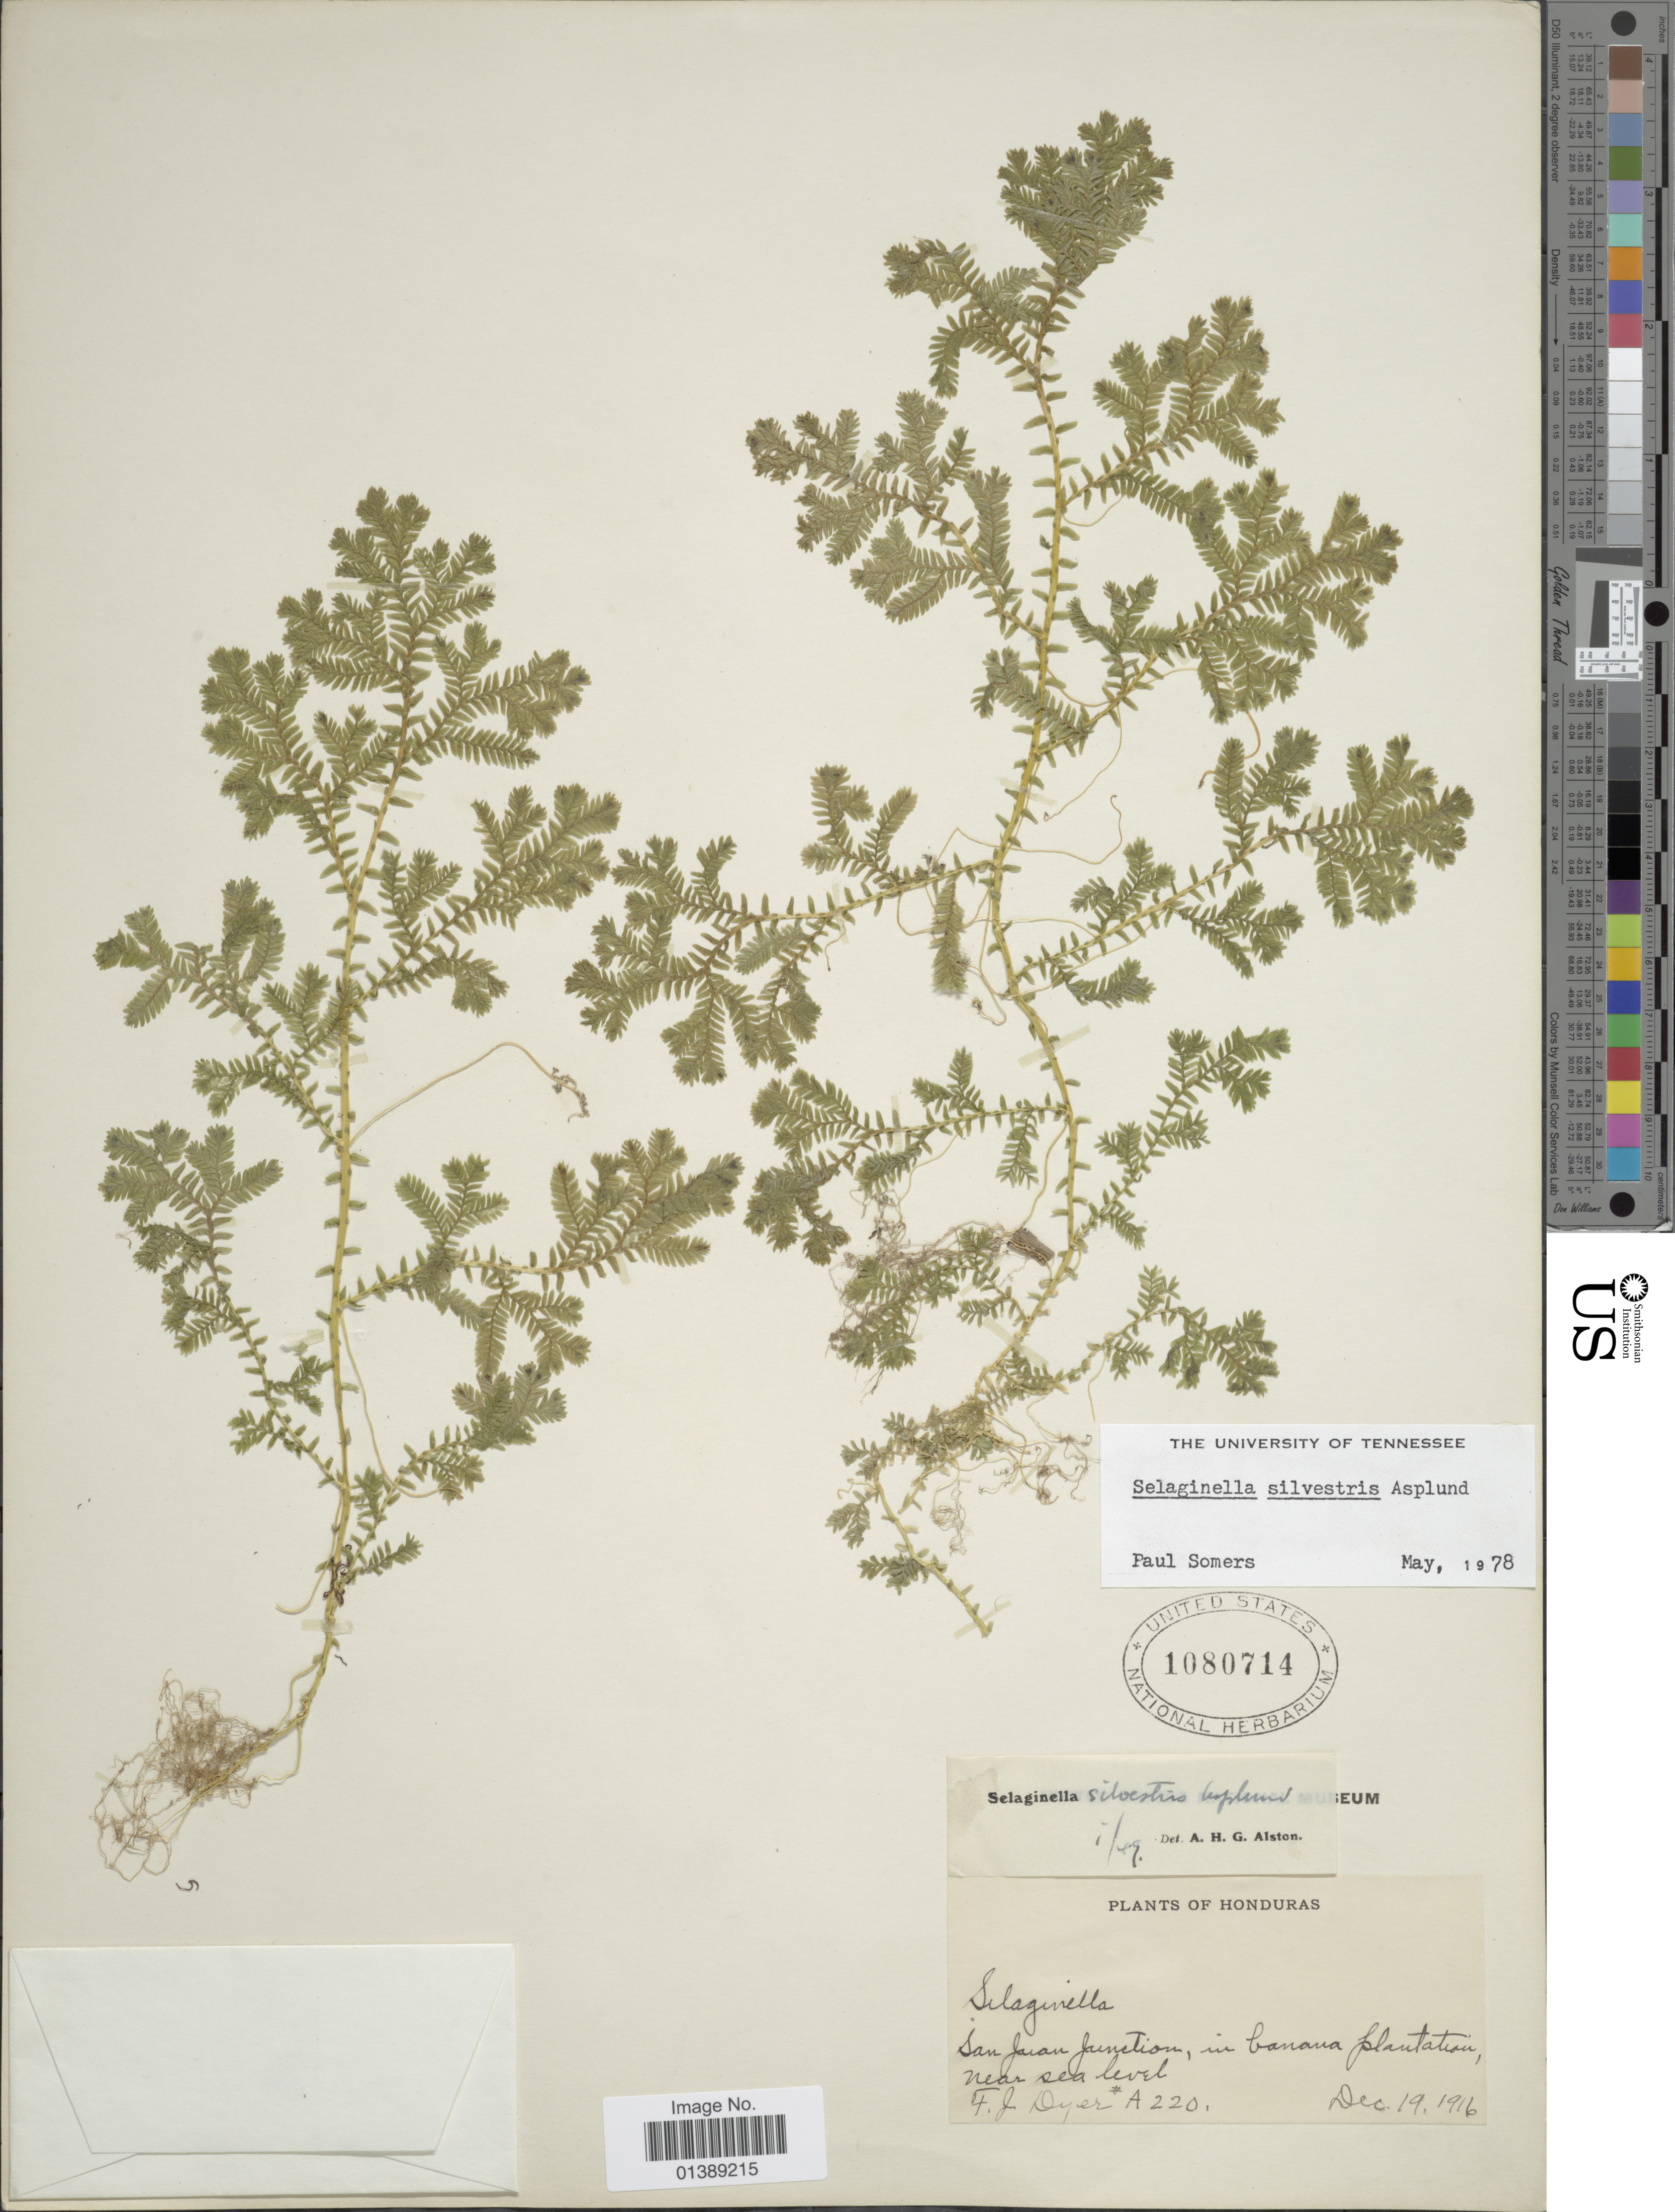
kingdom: Plantae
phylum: Tracheophyta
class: Lycopodiopsida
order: Selaginellales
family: Selaginellaceae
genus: Selaginella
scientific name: Selaginella silvestris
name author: Aspl.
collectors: F. J. Dyer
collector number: A 220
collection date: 1916-12-19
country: Honduras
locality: San Juan Junction, in banana plantation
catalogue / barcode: US 1080714